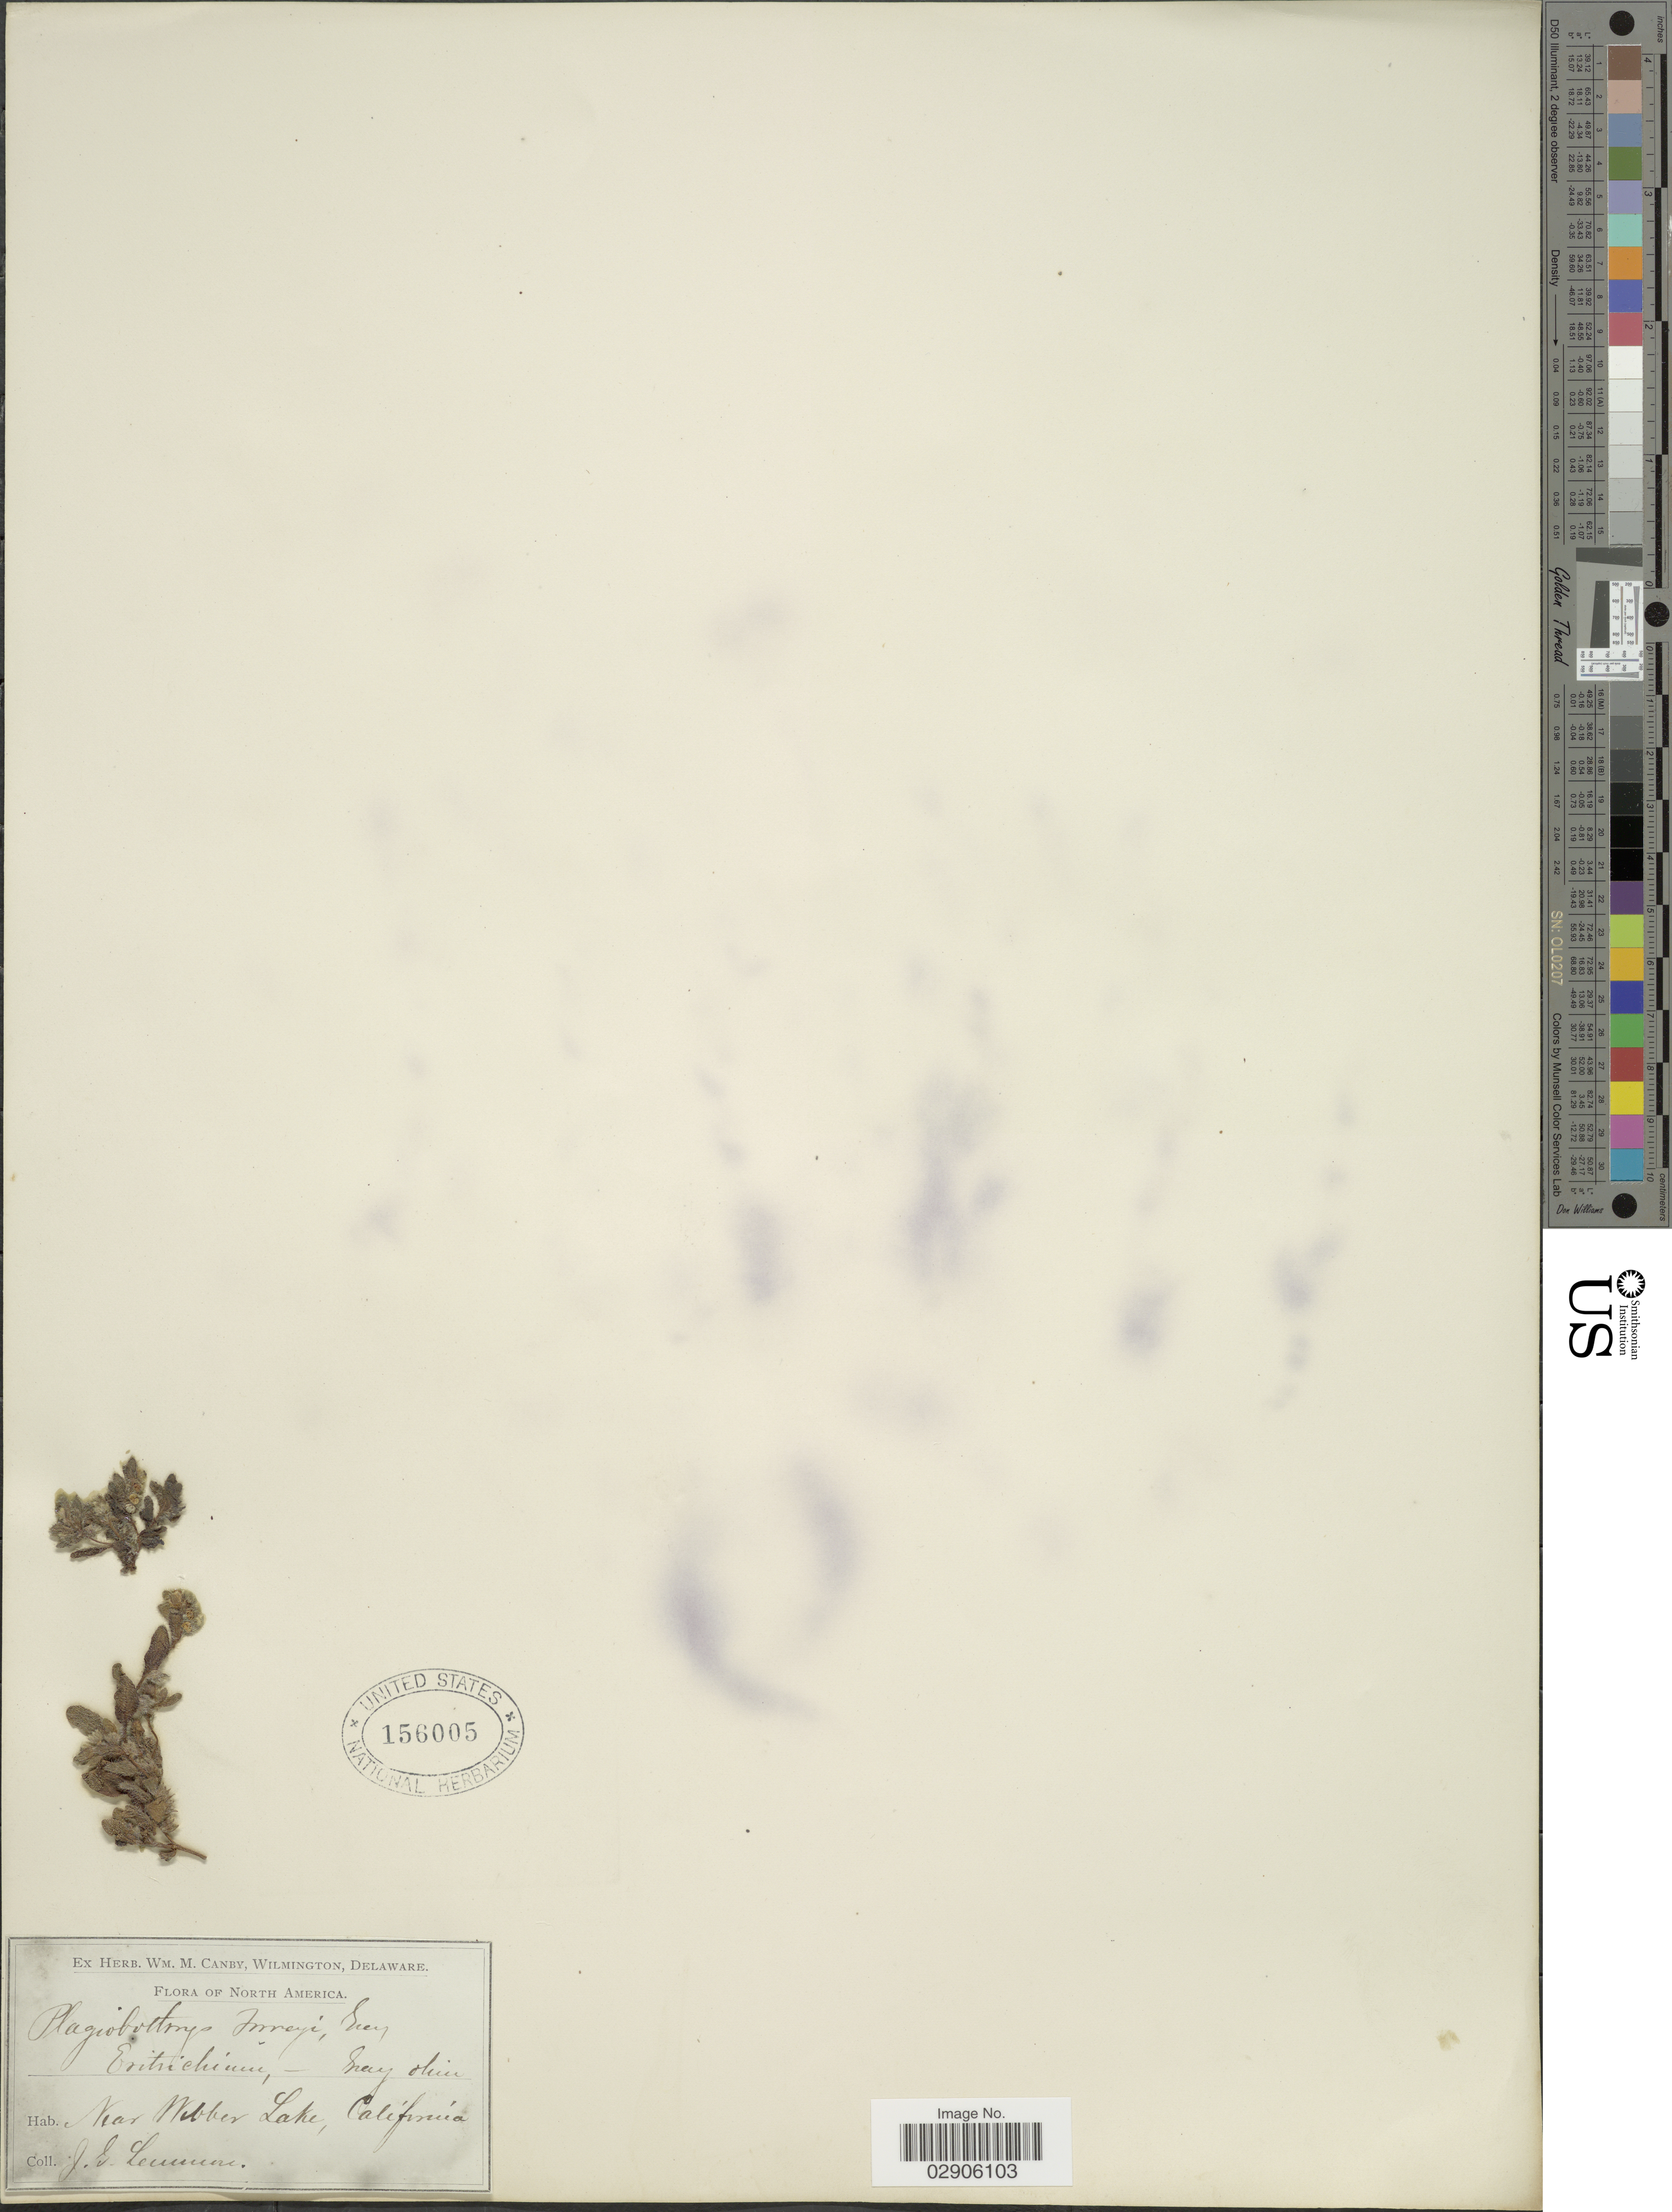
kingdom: Plantae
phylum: Tracheophyta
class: Magnoliopsida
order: Boraginales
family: Boraginaceae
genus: Plagiobothrys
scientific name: Plagiobothrys torreyi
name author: A. Gray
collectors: J. Lemmon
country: United States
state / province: California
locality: Near Webber Lake, California.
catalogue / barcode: US 156005